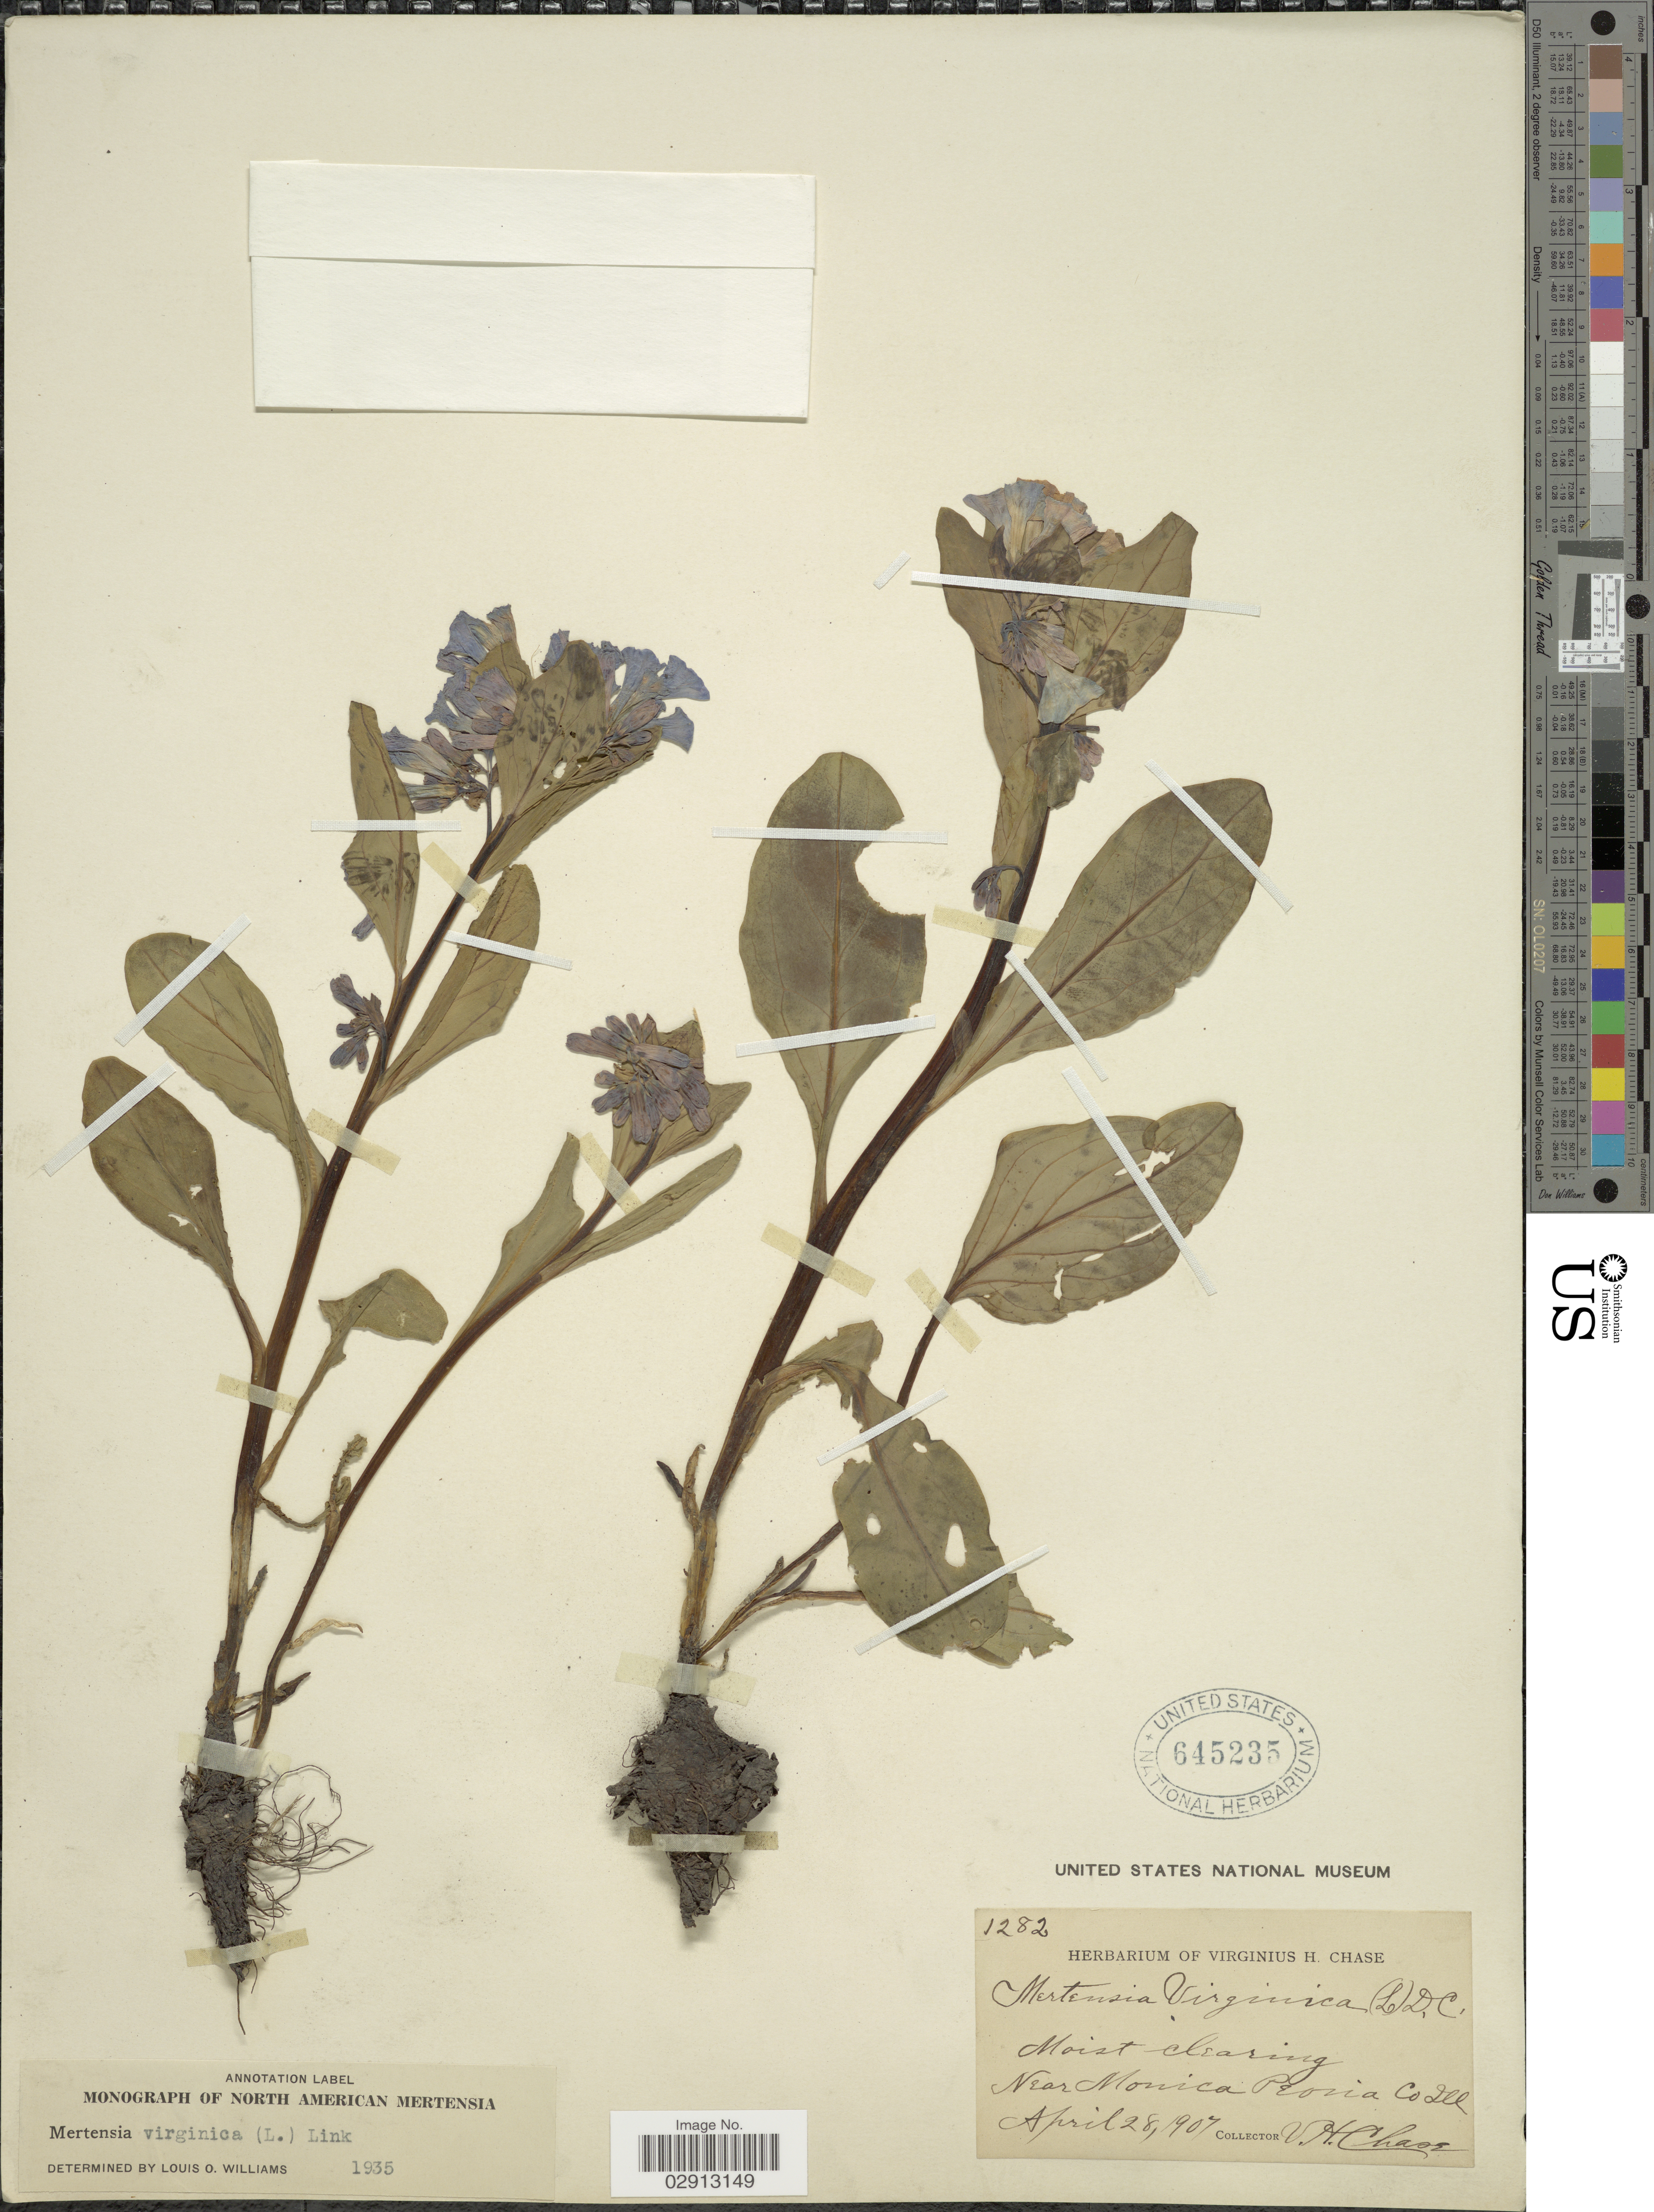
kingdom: Plantae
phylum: Tracheophyta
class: Magnoliopsida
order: Boraginales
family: Boraginaceae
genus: Mertensia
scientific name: Mertensia virginica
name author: (L.) Pers. ex Link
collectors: V. H. Chase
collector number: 1282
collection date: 1907-04-28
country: United States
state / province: Illinois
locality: Near Monica Peoria Co.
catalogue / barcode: US 645235